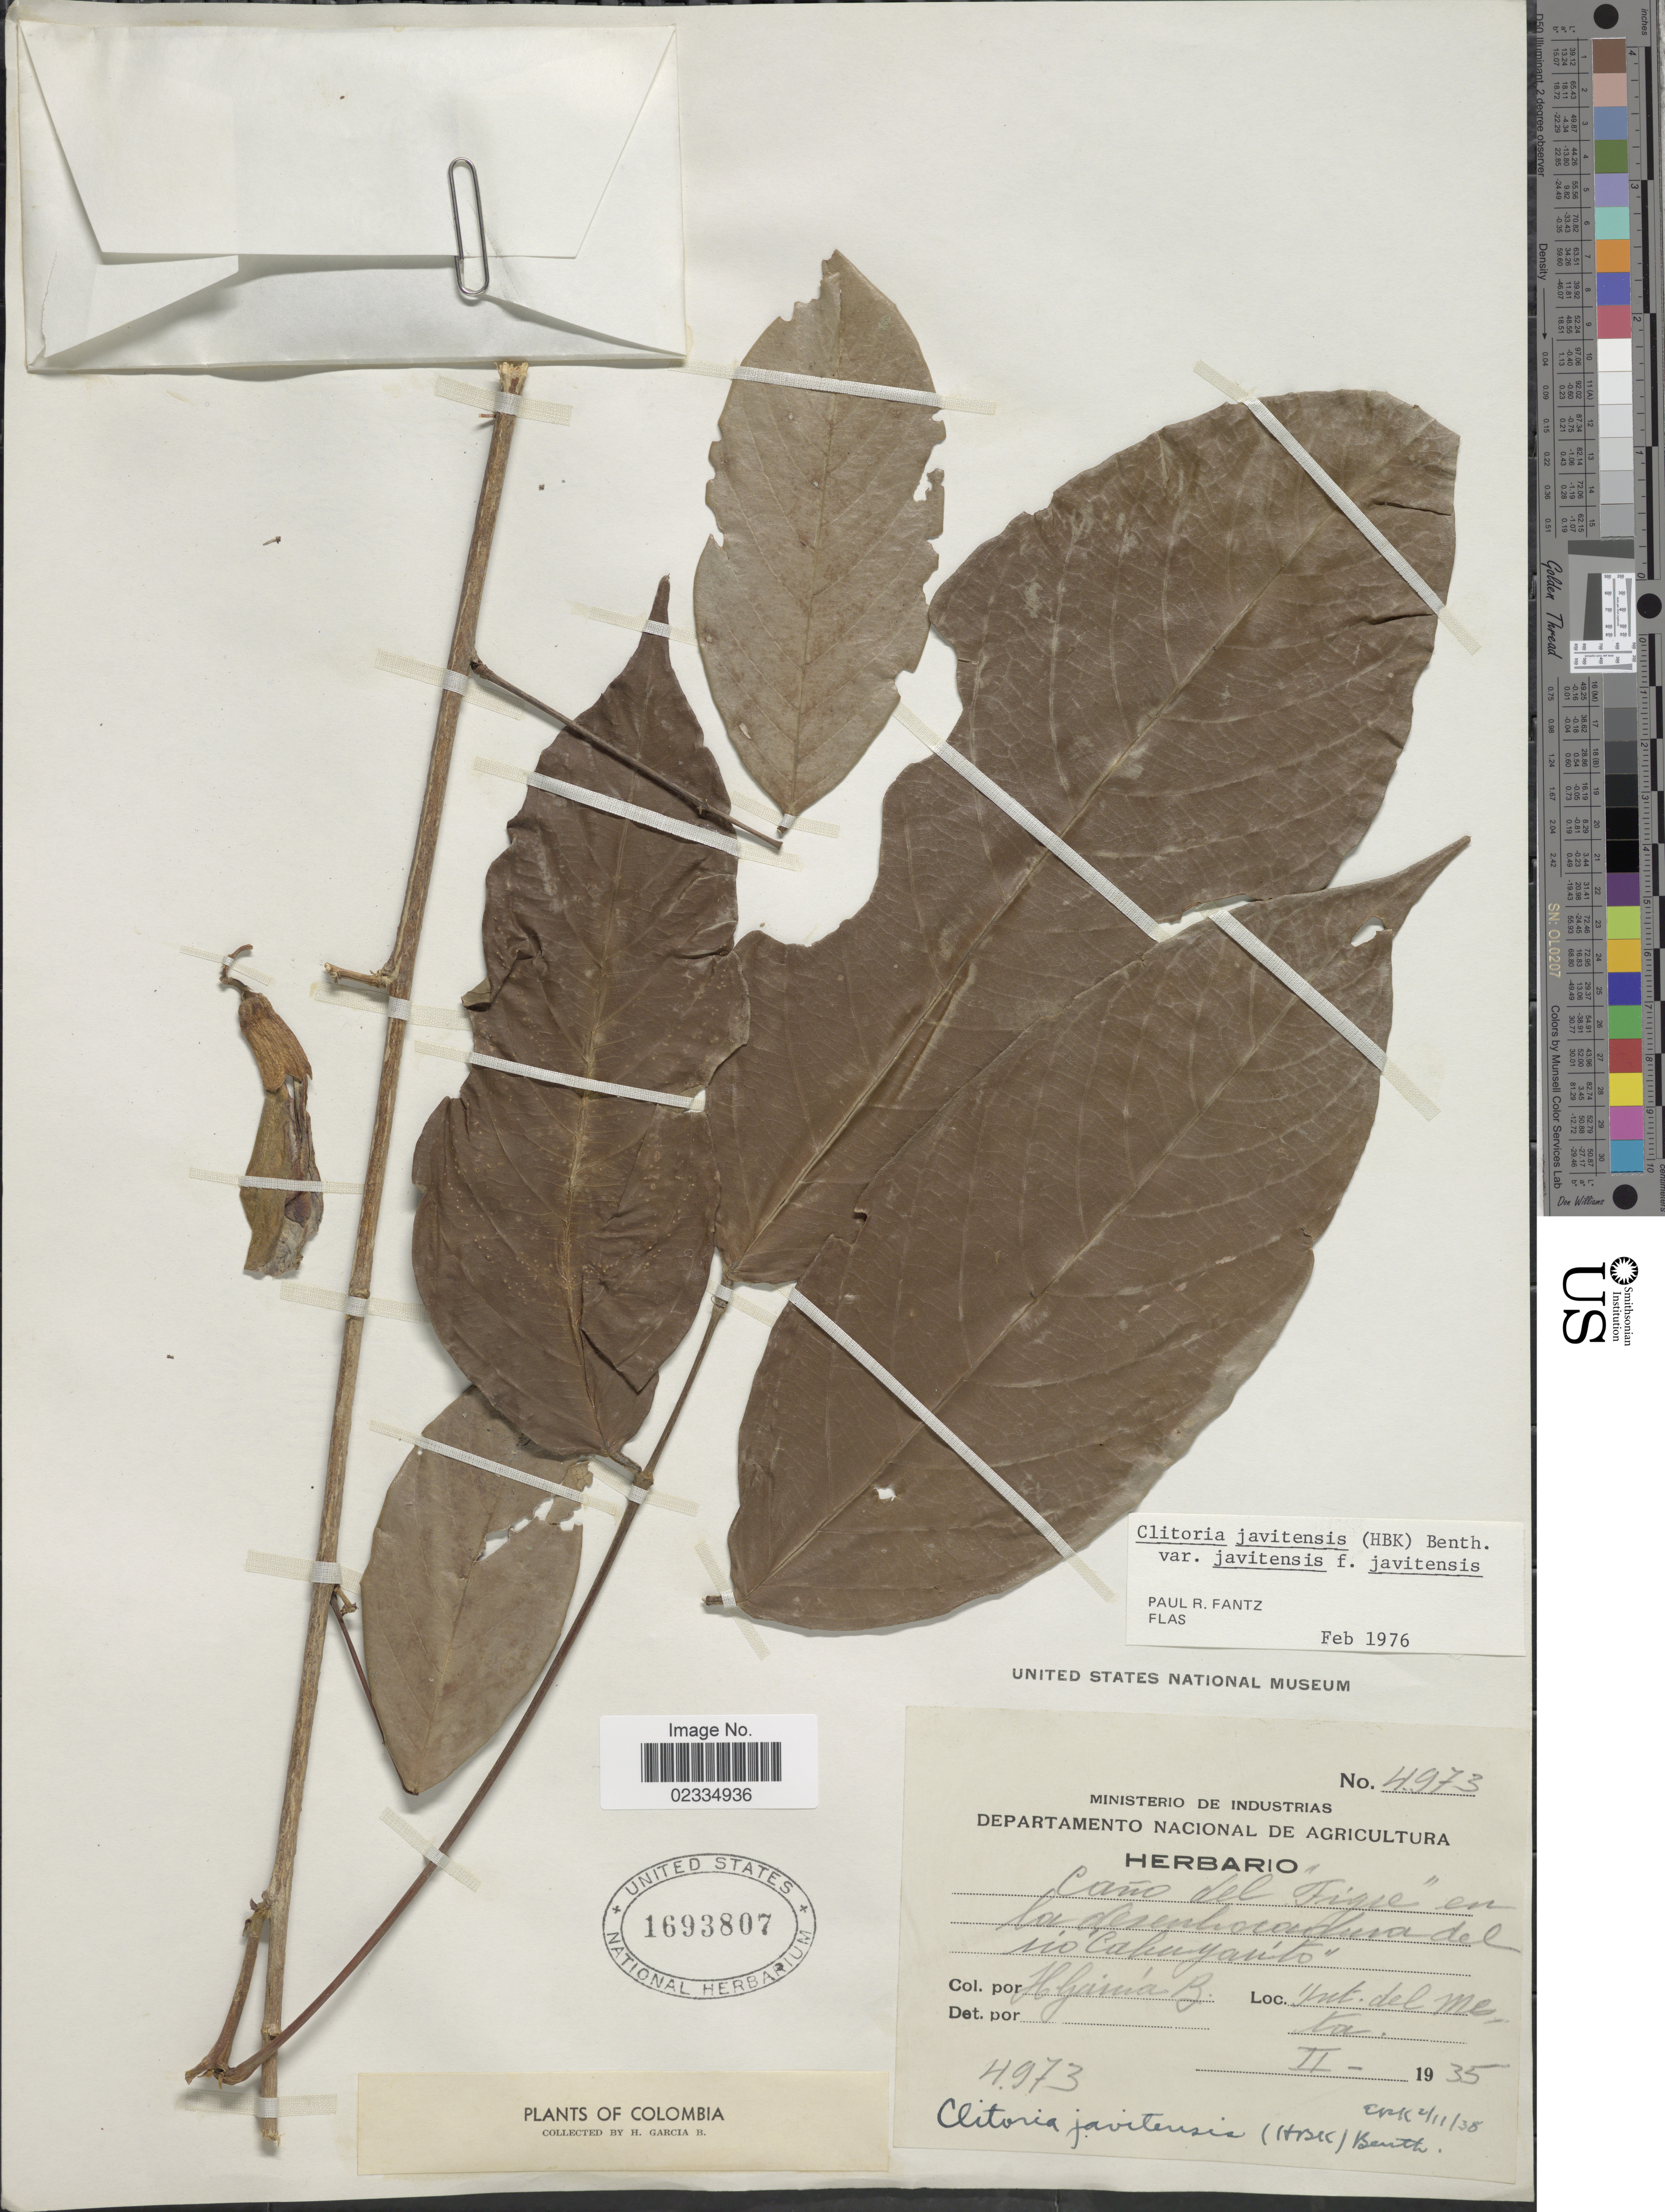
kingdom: Plantae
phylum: Tracheophyta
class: Magnoliopsida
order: Fabales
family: Fabaceae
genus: Clitoria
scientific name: Clitoria javitensis f. javitensis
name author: (Kunth) Benth.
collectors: H. García Barriga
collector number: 4973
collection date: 1935-02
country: Colombia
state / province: Meta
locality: Cano del Tigre en la desenharadusa del rio Cabuyarito [interpreted]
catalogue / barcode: US 1693807